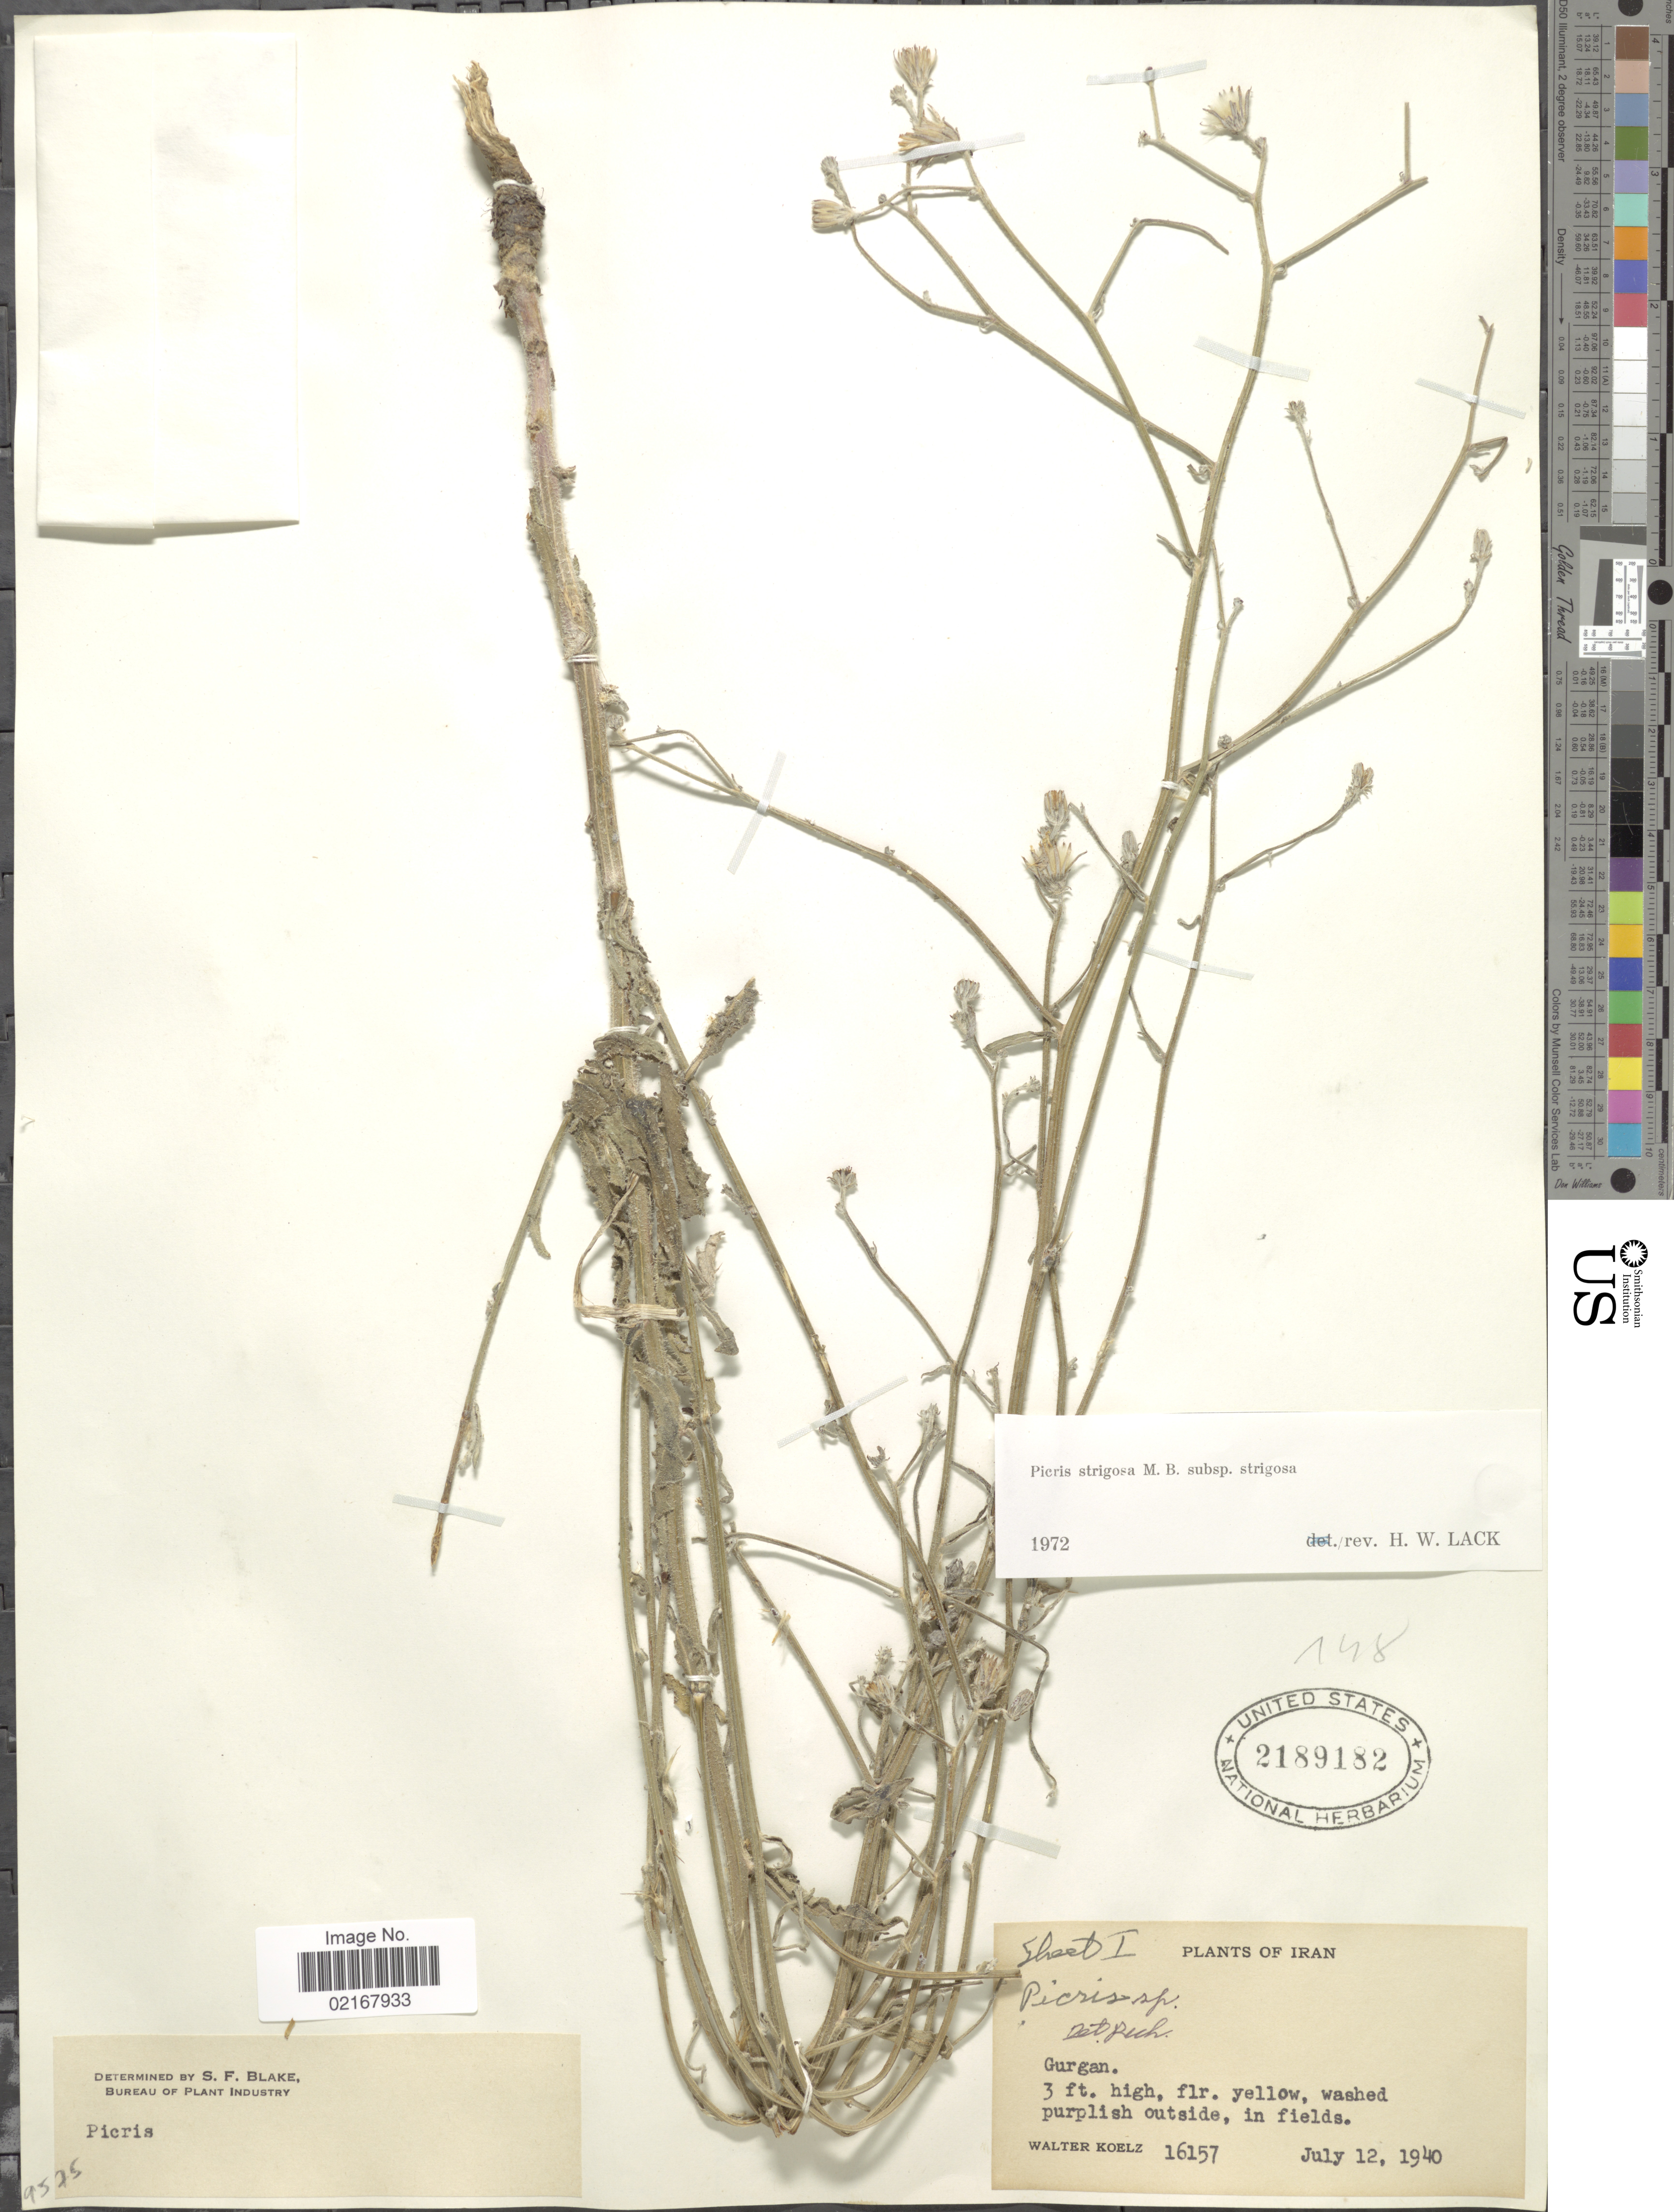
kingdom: Plantae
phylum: Tracheophyta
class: Magnoliopsida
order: Asterales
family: Asteraceae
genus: Picris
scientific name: Picris strigosa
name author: M. Bieb.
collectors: W. N. Koelz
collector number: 16157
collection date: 1940-07-12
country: Iran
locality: Gurgan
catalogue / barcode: US 2189182